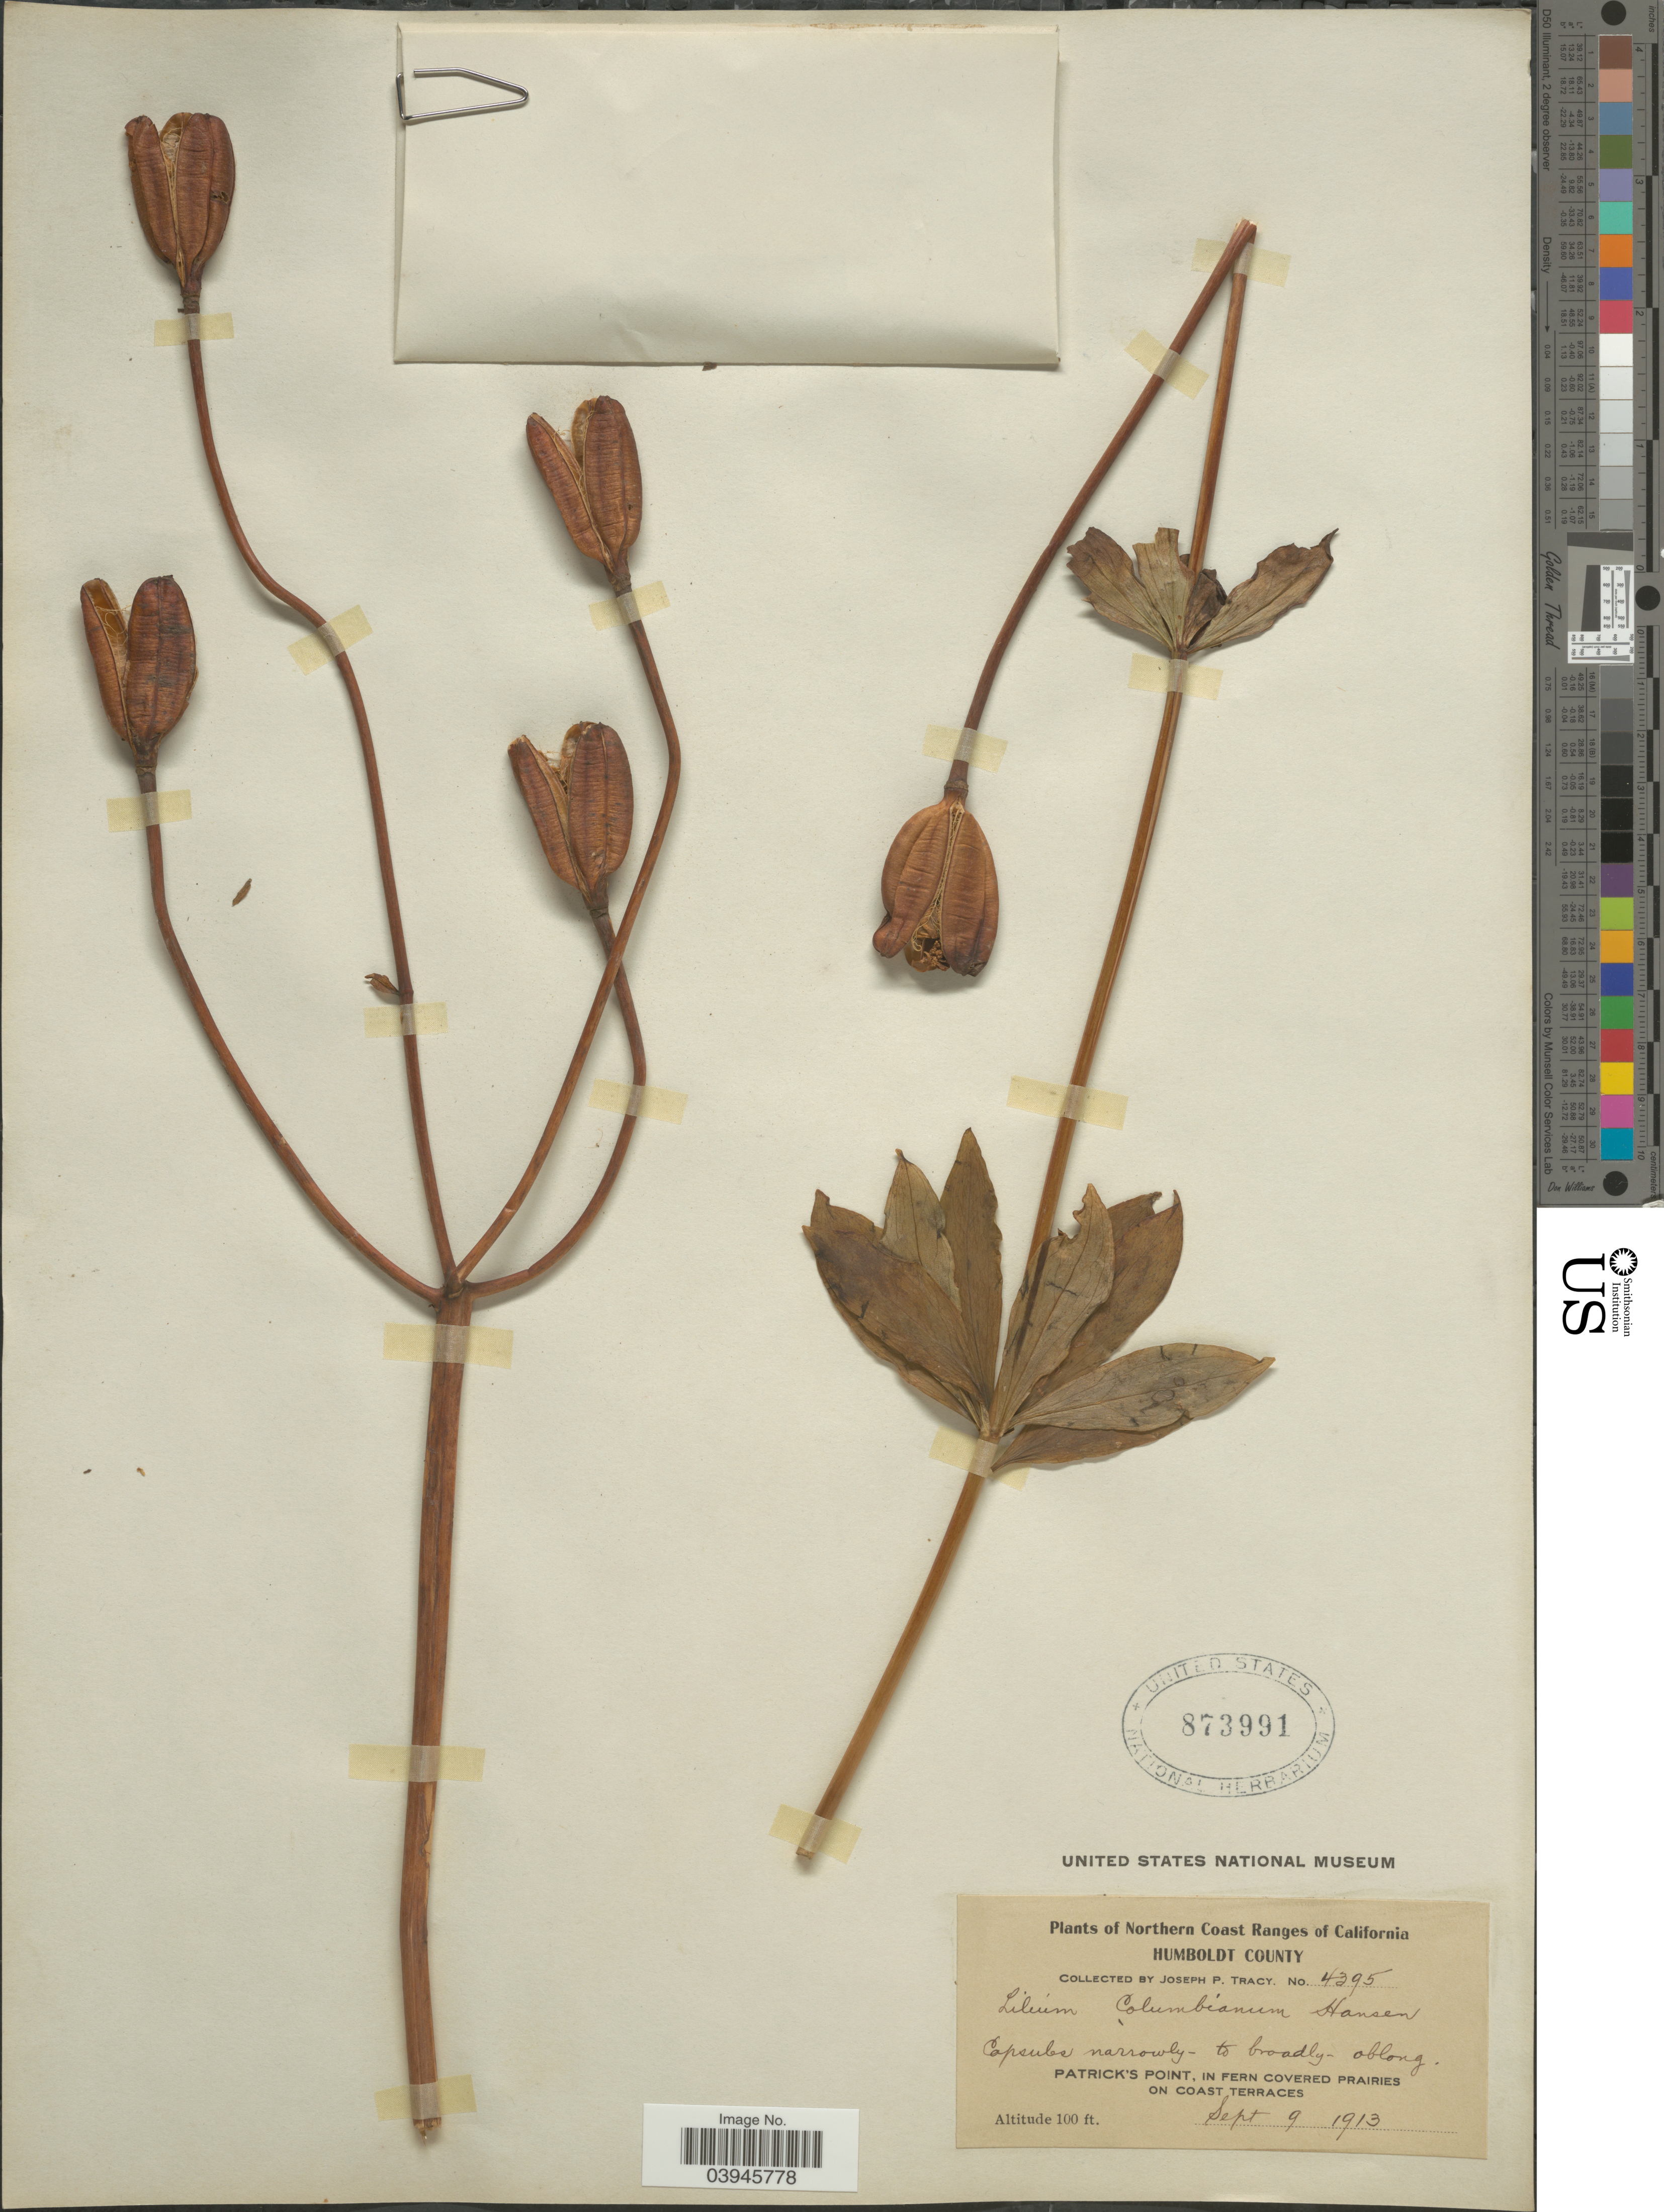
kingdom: Plantae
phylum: Tracheophyta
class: Liliopsida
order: Liliales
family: Liliaceae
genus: Lilium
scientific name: Lilium columbianum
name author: Leichtlin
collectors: J. Tracy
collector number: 4395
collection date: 1913-09-09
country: United States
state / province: California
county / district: Humboldt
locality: Northern Coast Ranges of California. Humboldt County. Patrick's Point, in fern covered prairies on coast terraces.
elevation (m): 30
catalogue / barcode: US 873991